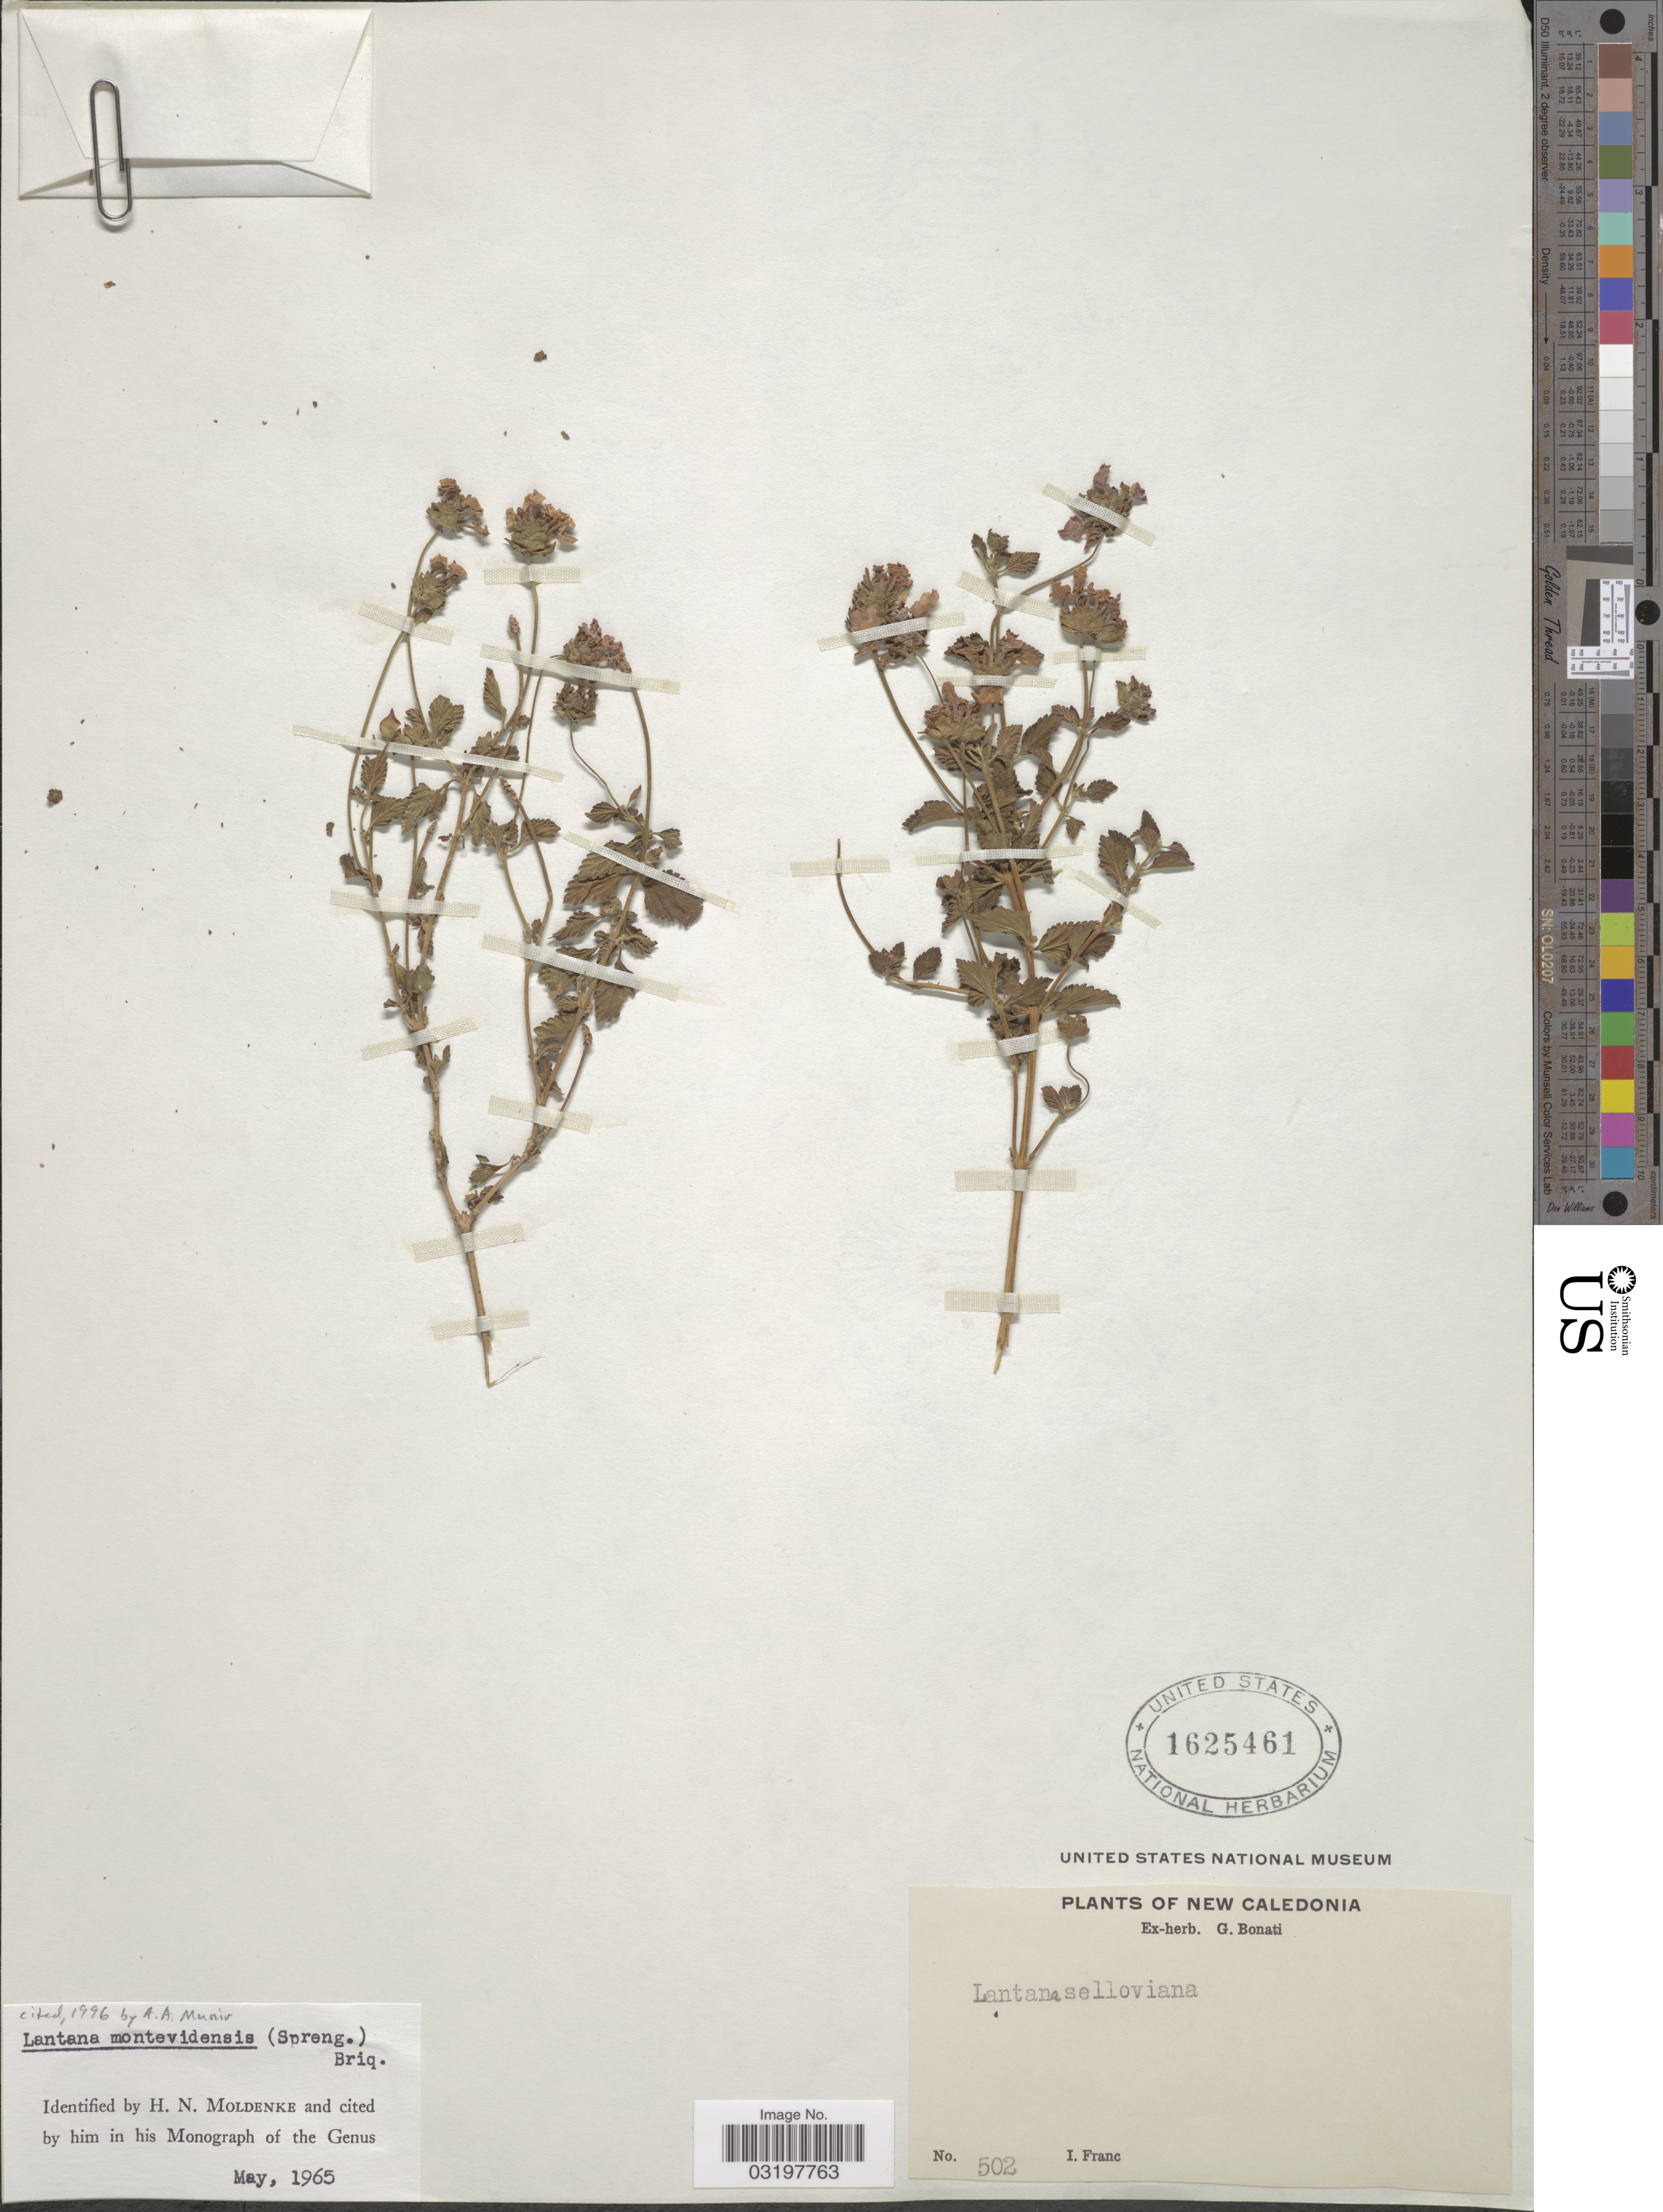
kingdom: Plantae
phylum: Tracheophyta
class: Magnoliopsida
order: Lamiales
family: Verbenaceae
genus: Lantana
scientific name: Lantana montevidensis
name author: (Spreng.) Briq.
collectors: I. Franc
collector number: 502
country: New Caledonia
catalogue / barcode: US 1625461